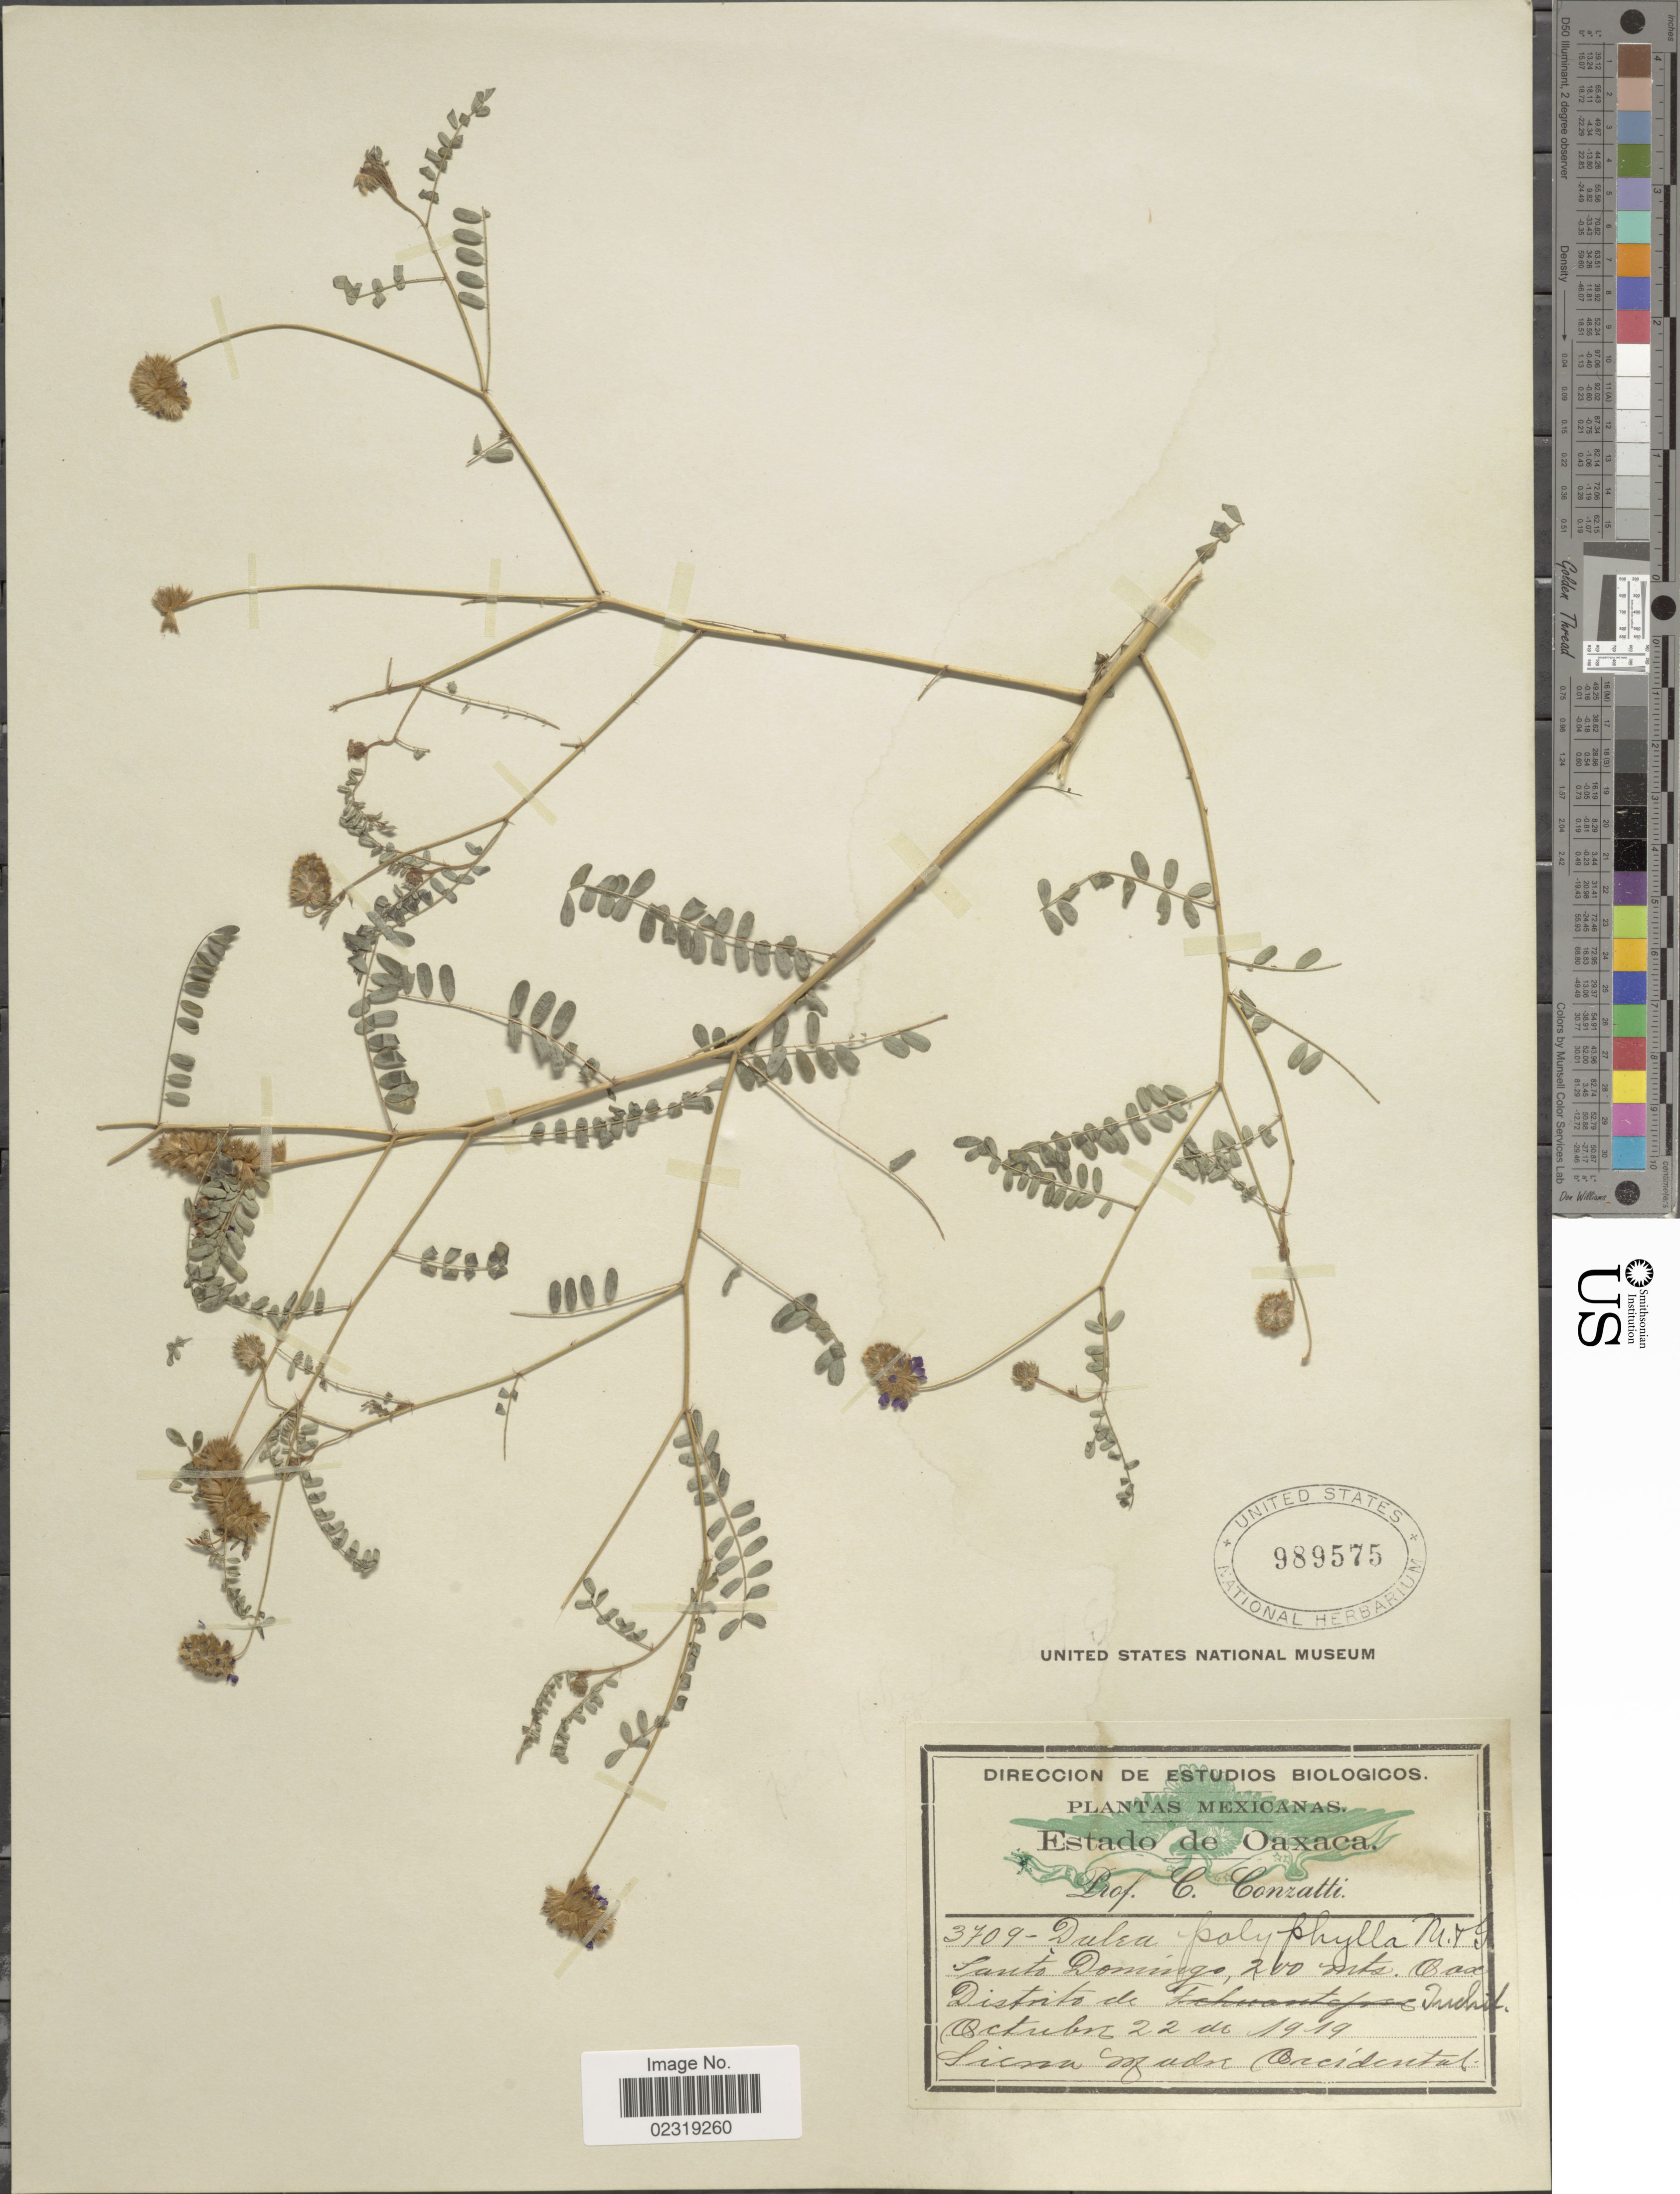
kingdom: Plantae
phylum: Tracheophyta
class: Magnoliopsida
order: Fabales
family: Fabaceae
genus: Dalea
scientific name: Dalea foliolosa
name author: (Aiton) Barneby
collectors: C. Conzatti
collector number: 3709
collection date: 1919-10-22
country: Mexico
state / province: Oaxaca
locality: Santo Domingo. Distrito de Cuicatlán. Sierra Madre Occidental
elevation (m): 200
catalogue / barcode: US 989575